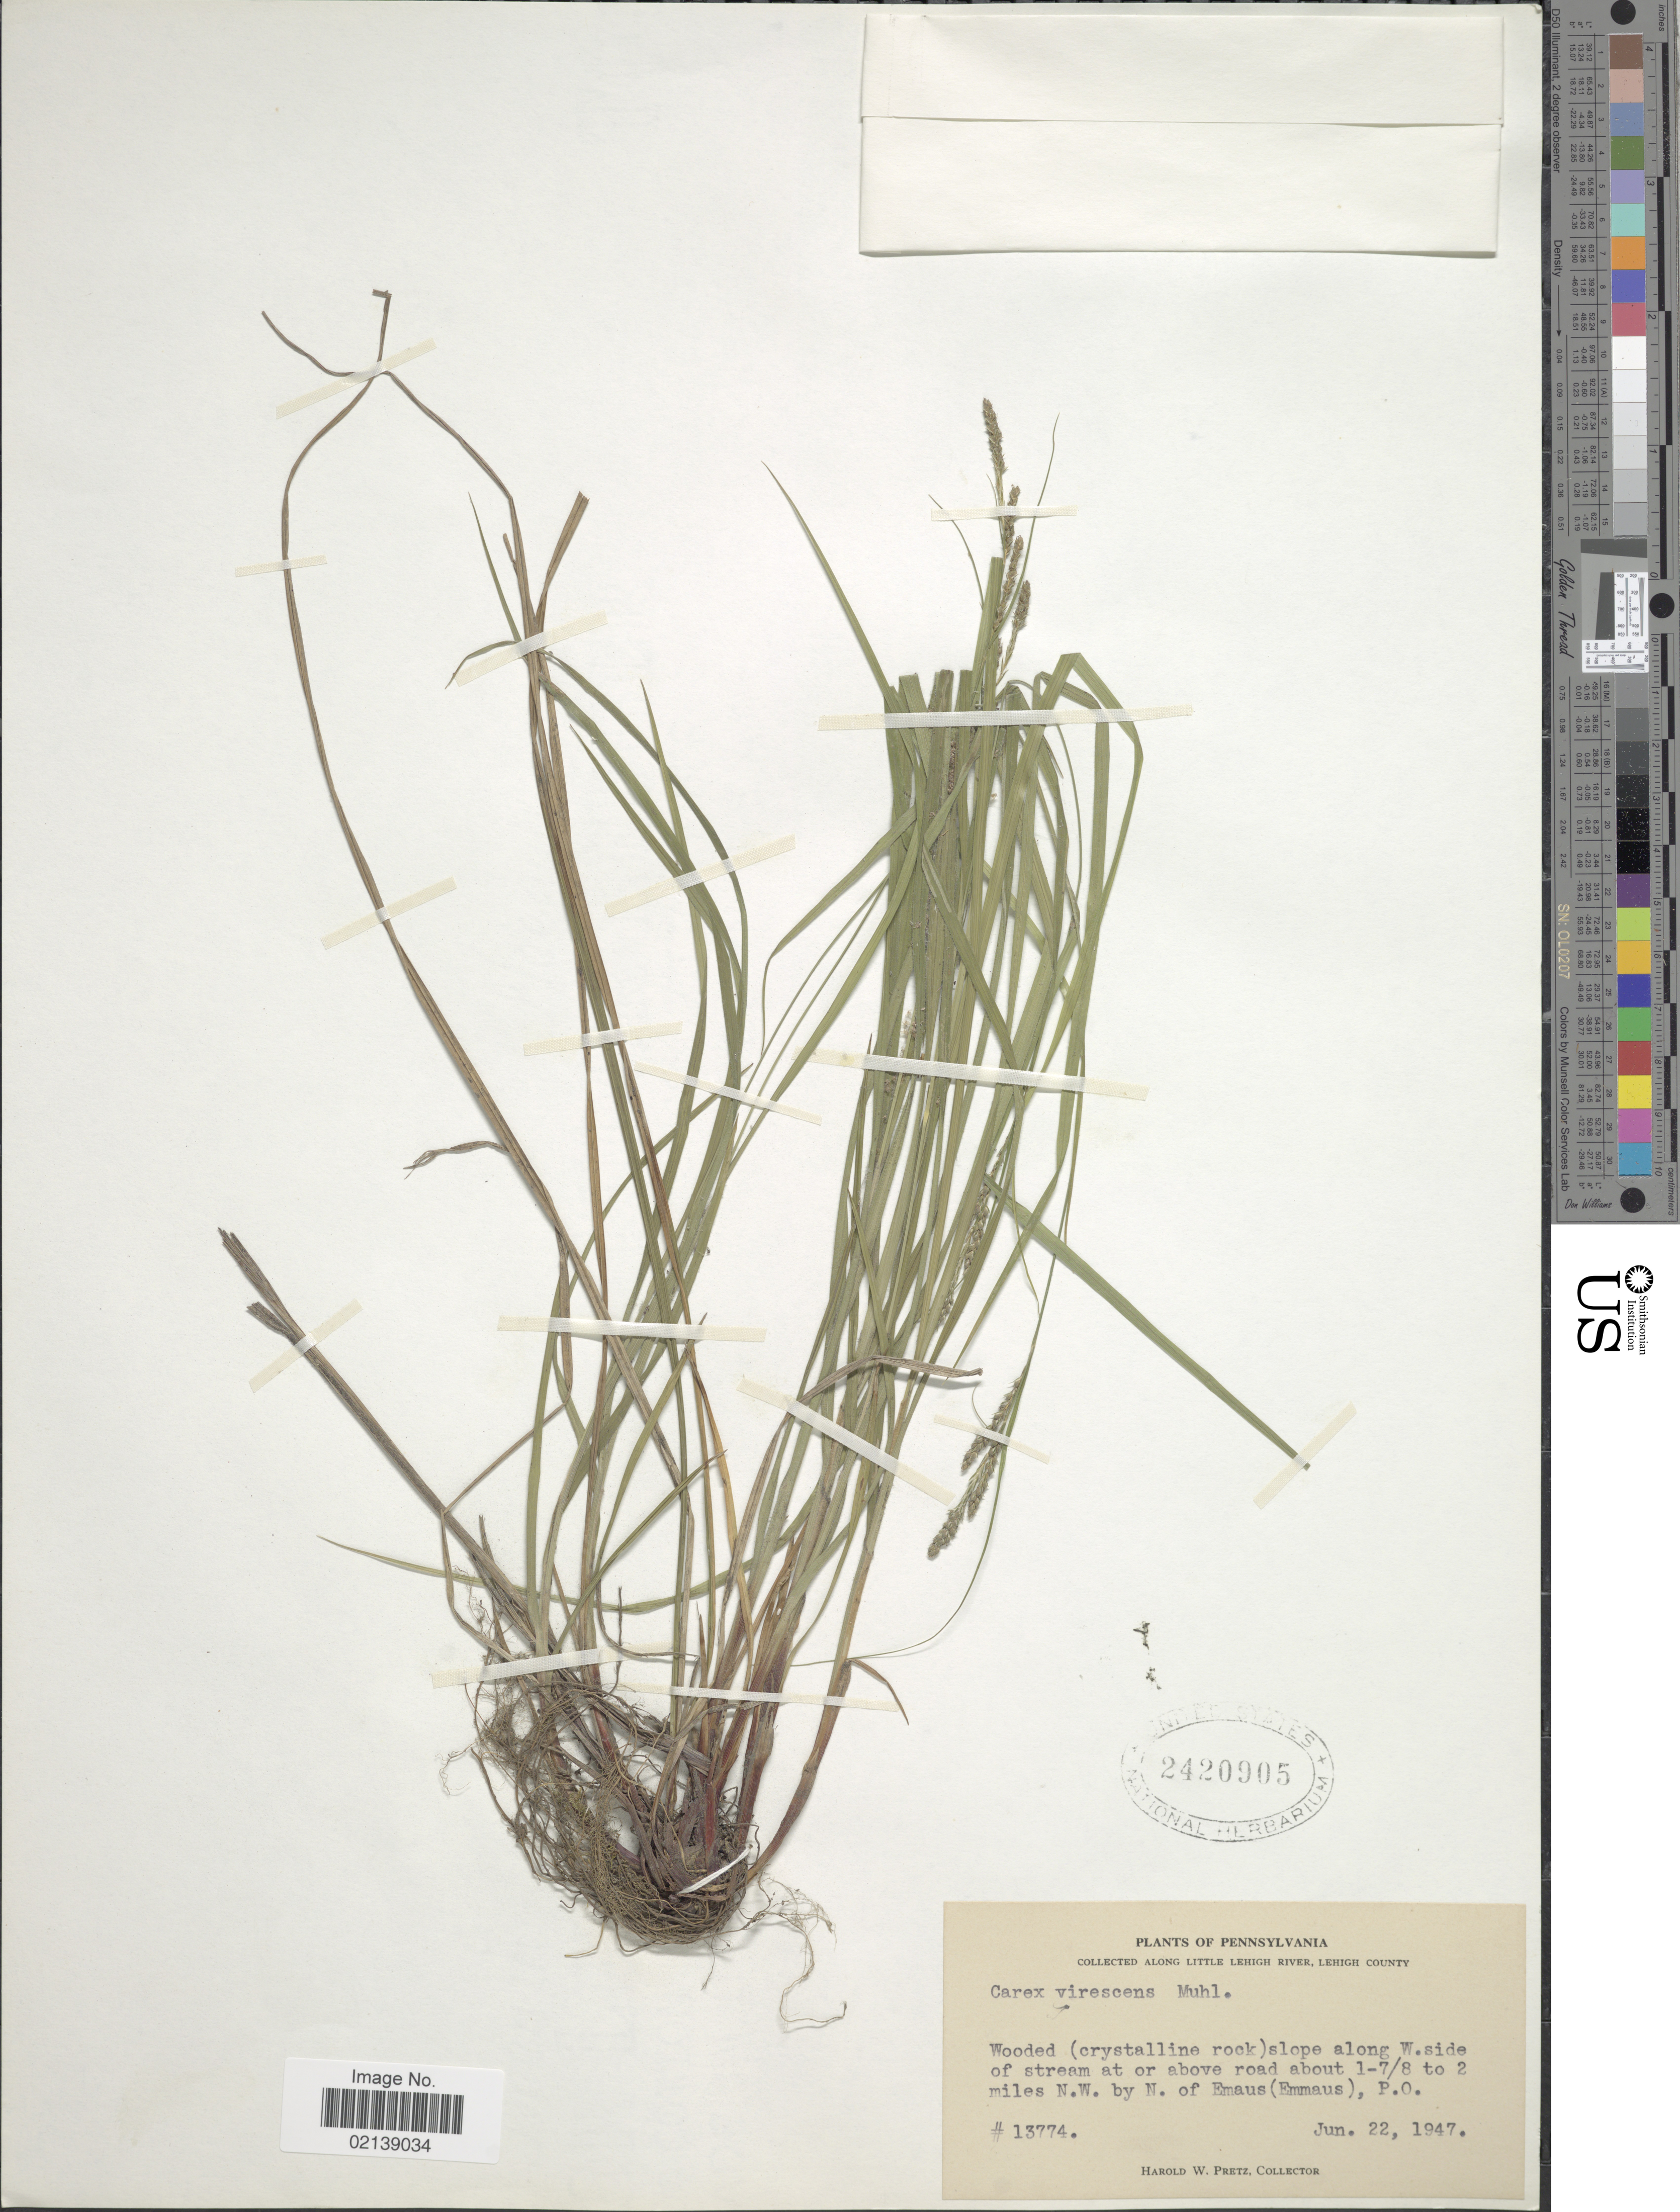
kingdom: Plantae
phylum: Tracheophyta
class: Liliopsida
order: Poales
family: Cyperaceae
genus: Carex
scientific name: Carex virescens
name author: Muhl. ex Willd.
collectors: H. W. Pretz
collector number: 13774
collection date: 1947-06-22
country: United States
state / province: Pennsylvania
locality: Wooded (crystalline rock) slope along W side of stream at or above road about 1-7/8 to 2 miles N.W. by N of Emaus (Emmaus), P.O., Along Little Lehigh River, Lehigh County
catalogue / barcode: US 2420905